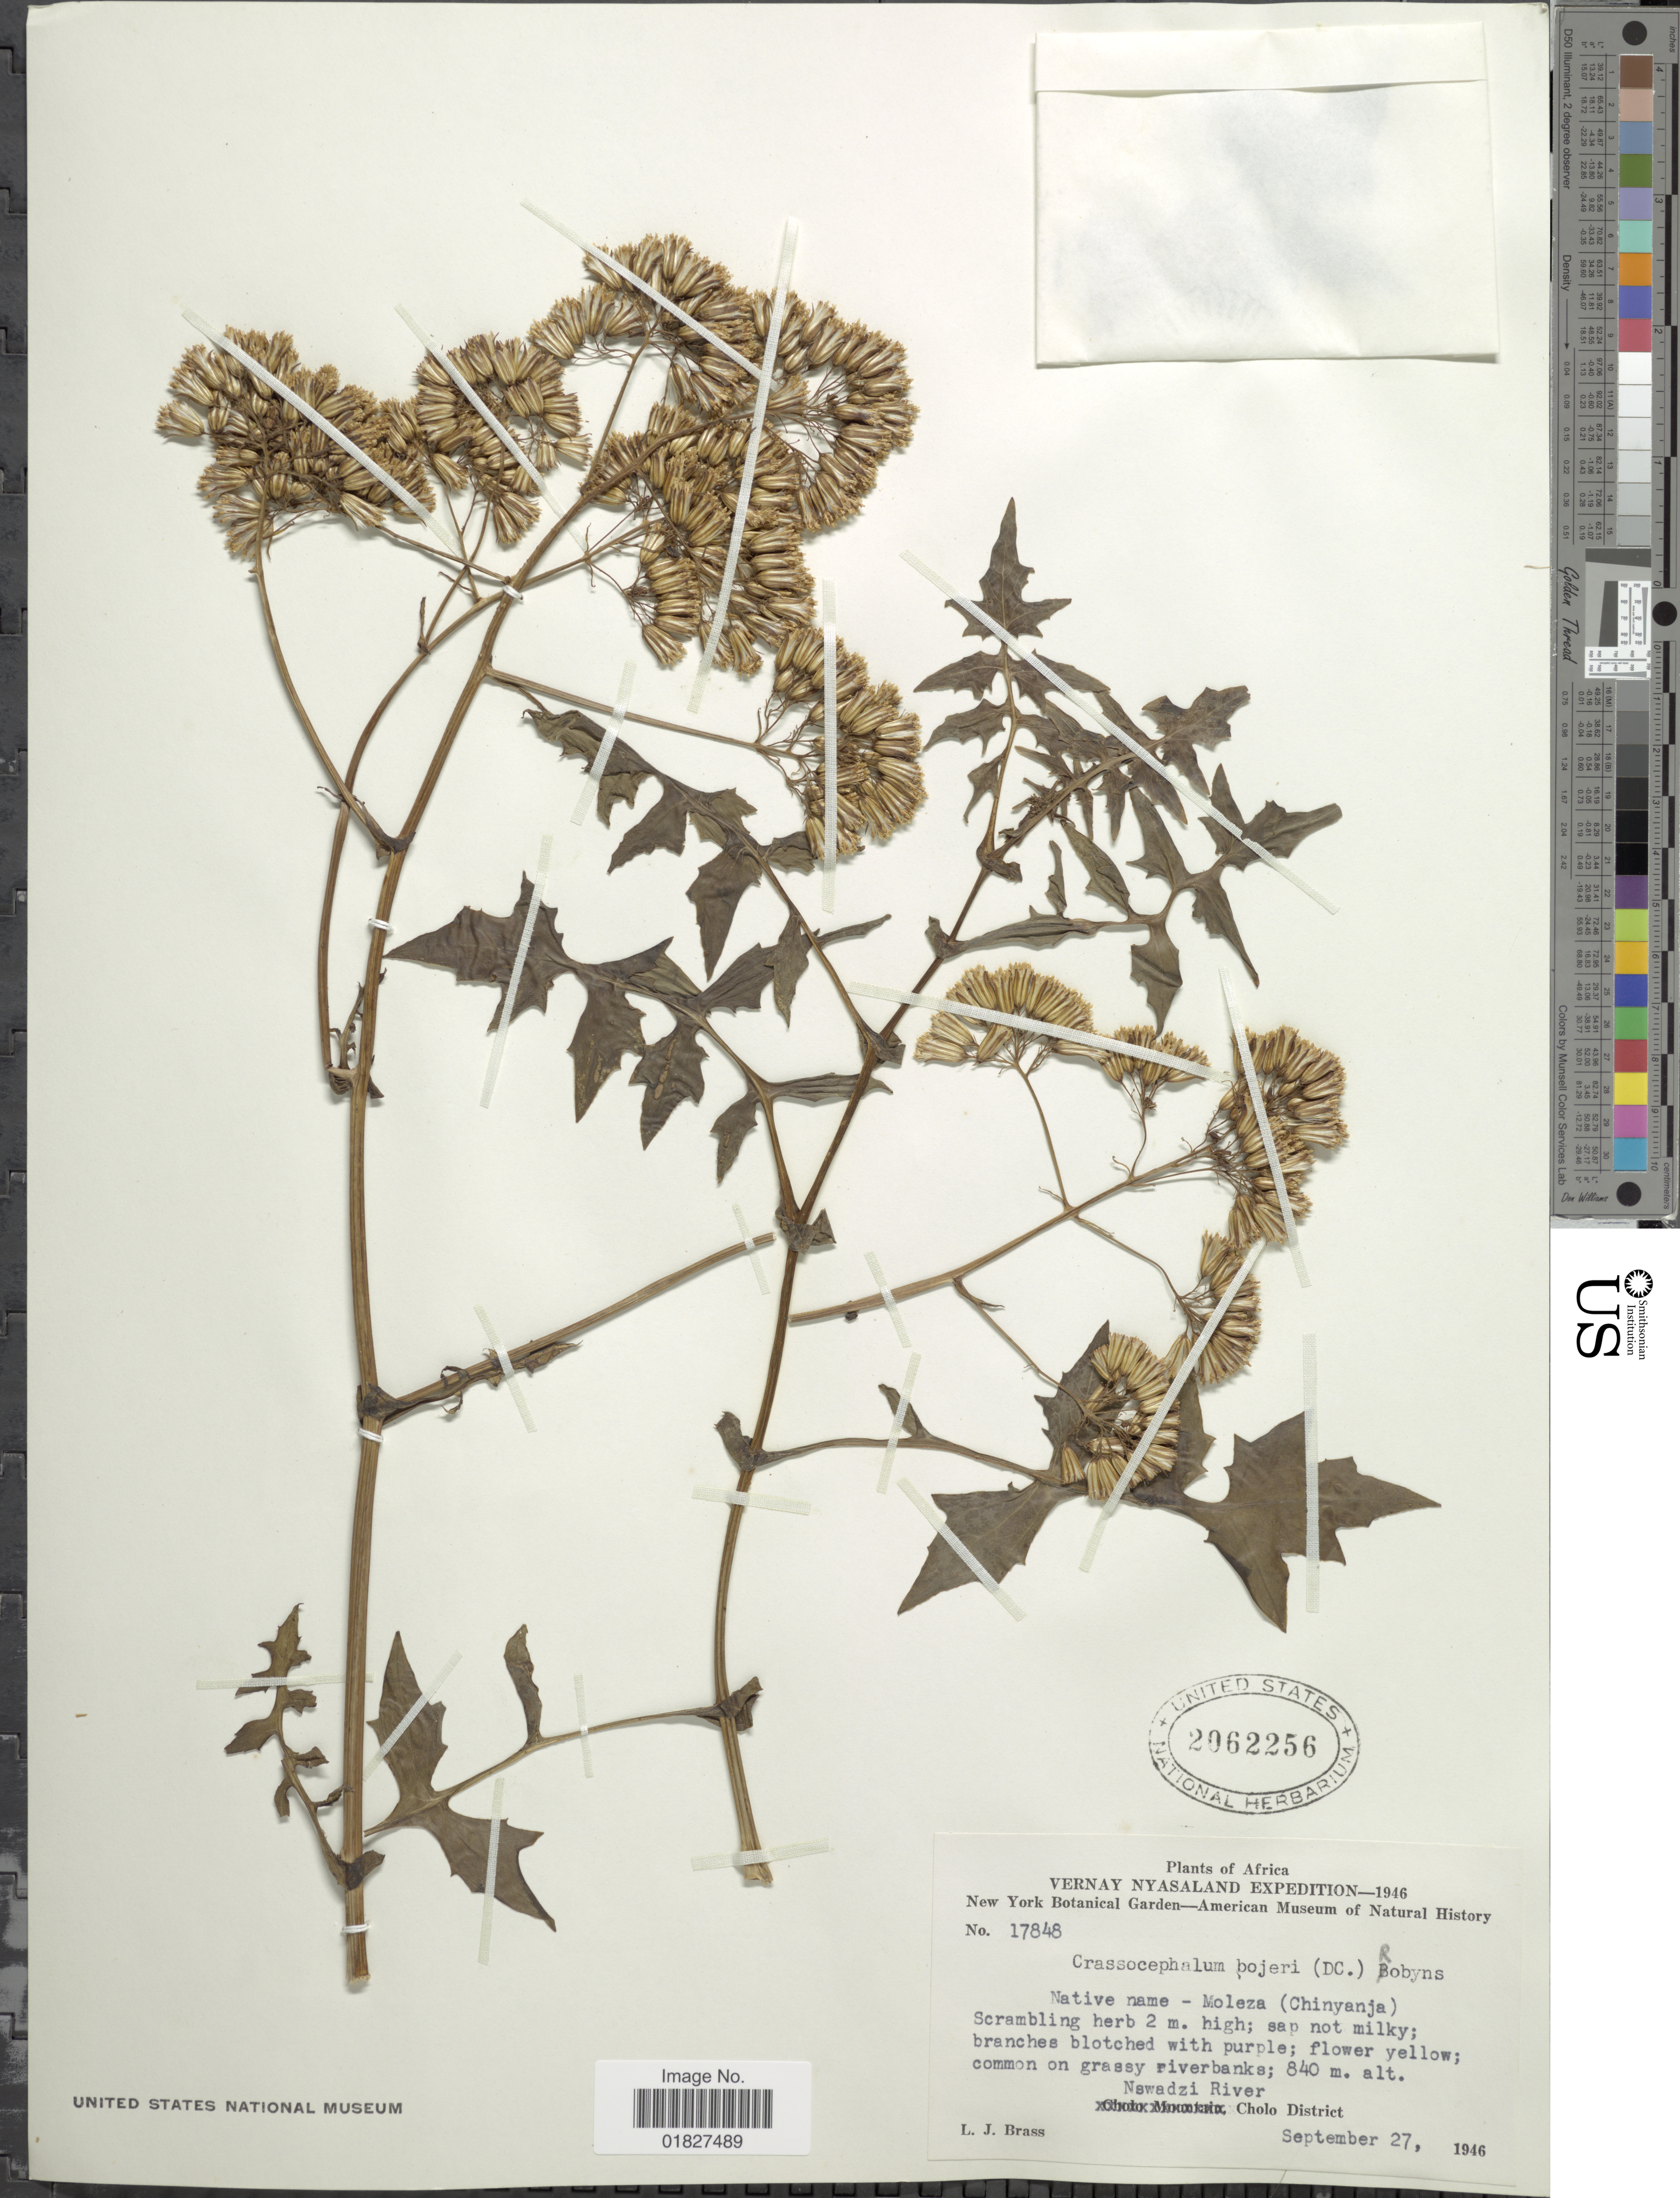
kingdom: Plantae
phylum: Tracheophyta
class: Magnoliopsida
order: Asterales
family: Asteraceae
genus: Crassocephalum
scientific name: Crassocephalum bojeri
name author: (DC.) Robyns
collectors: L. J. Brass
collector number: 17848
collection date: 1946-09-27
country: Malawi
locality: Vernay Nyasaland, Nswadzi River, Cholo District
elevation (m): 840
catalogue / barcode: US 2062256